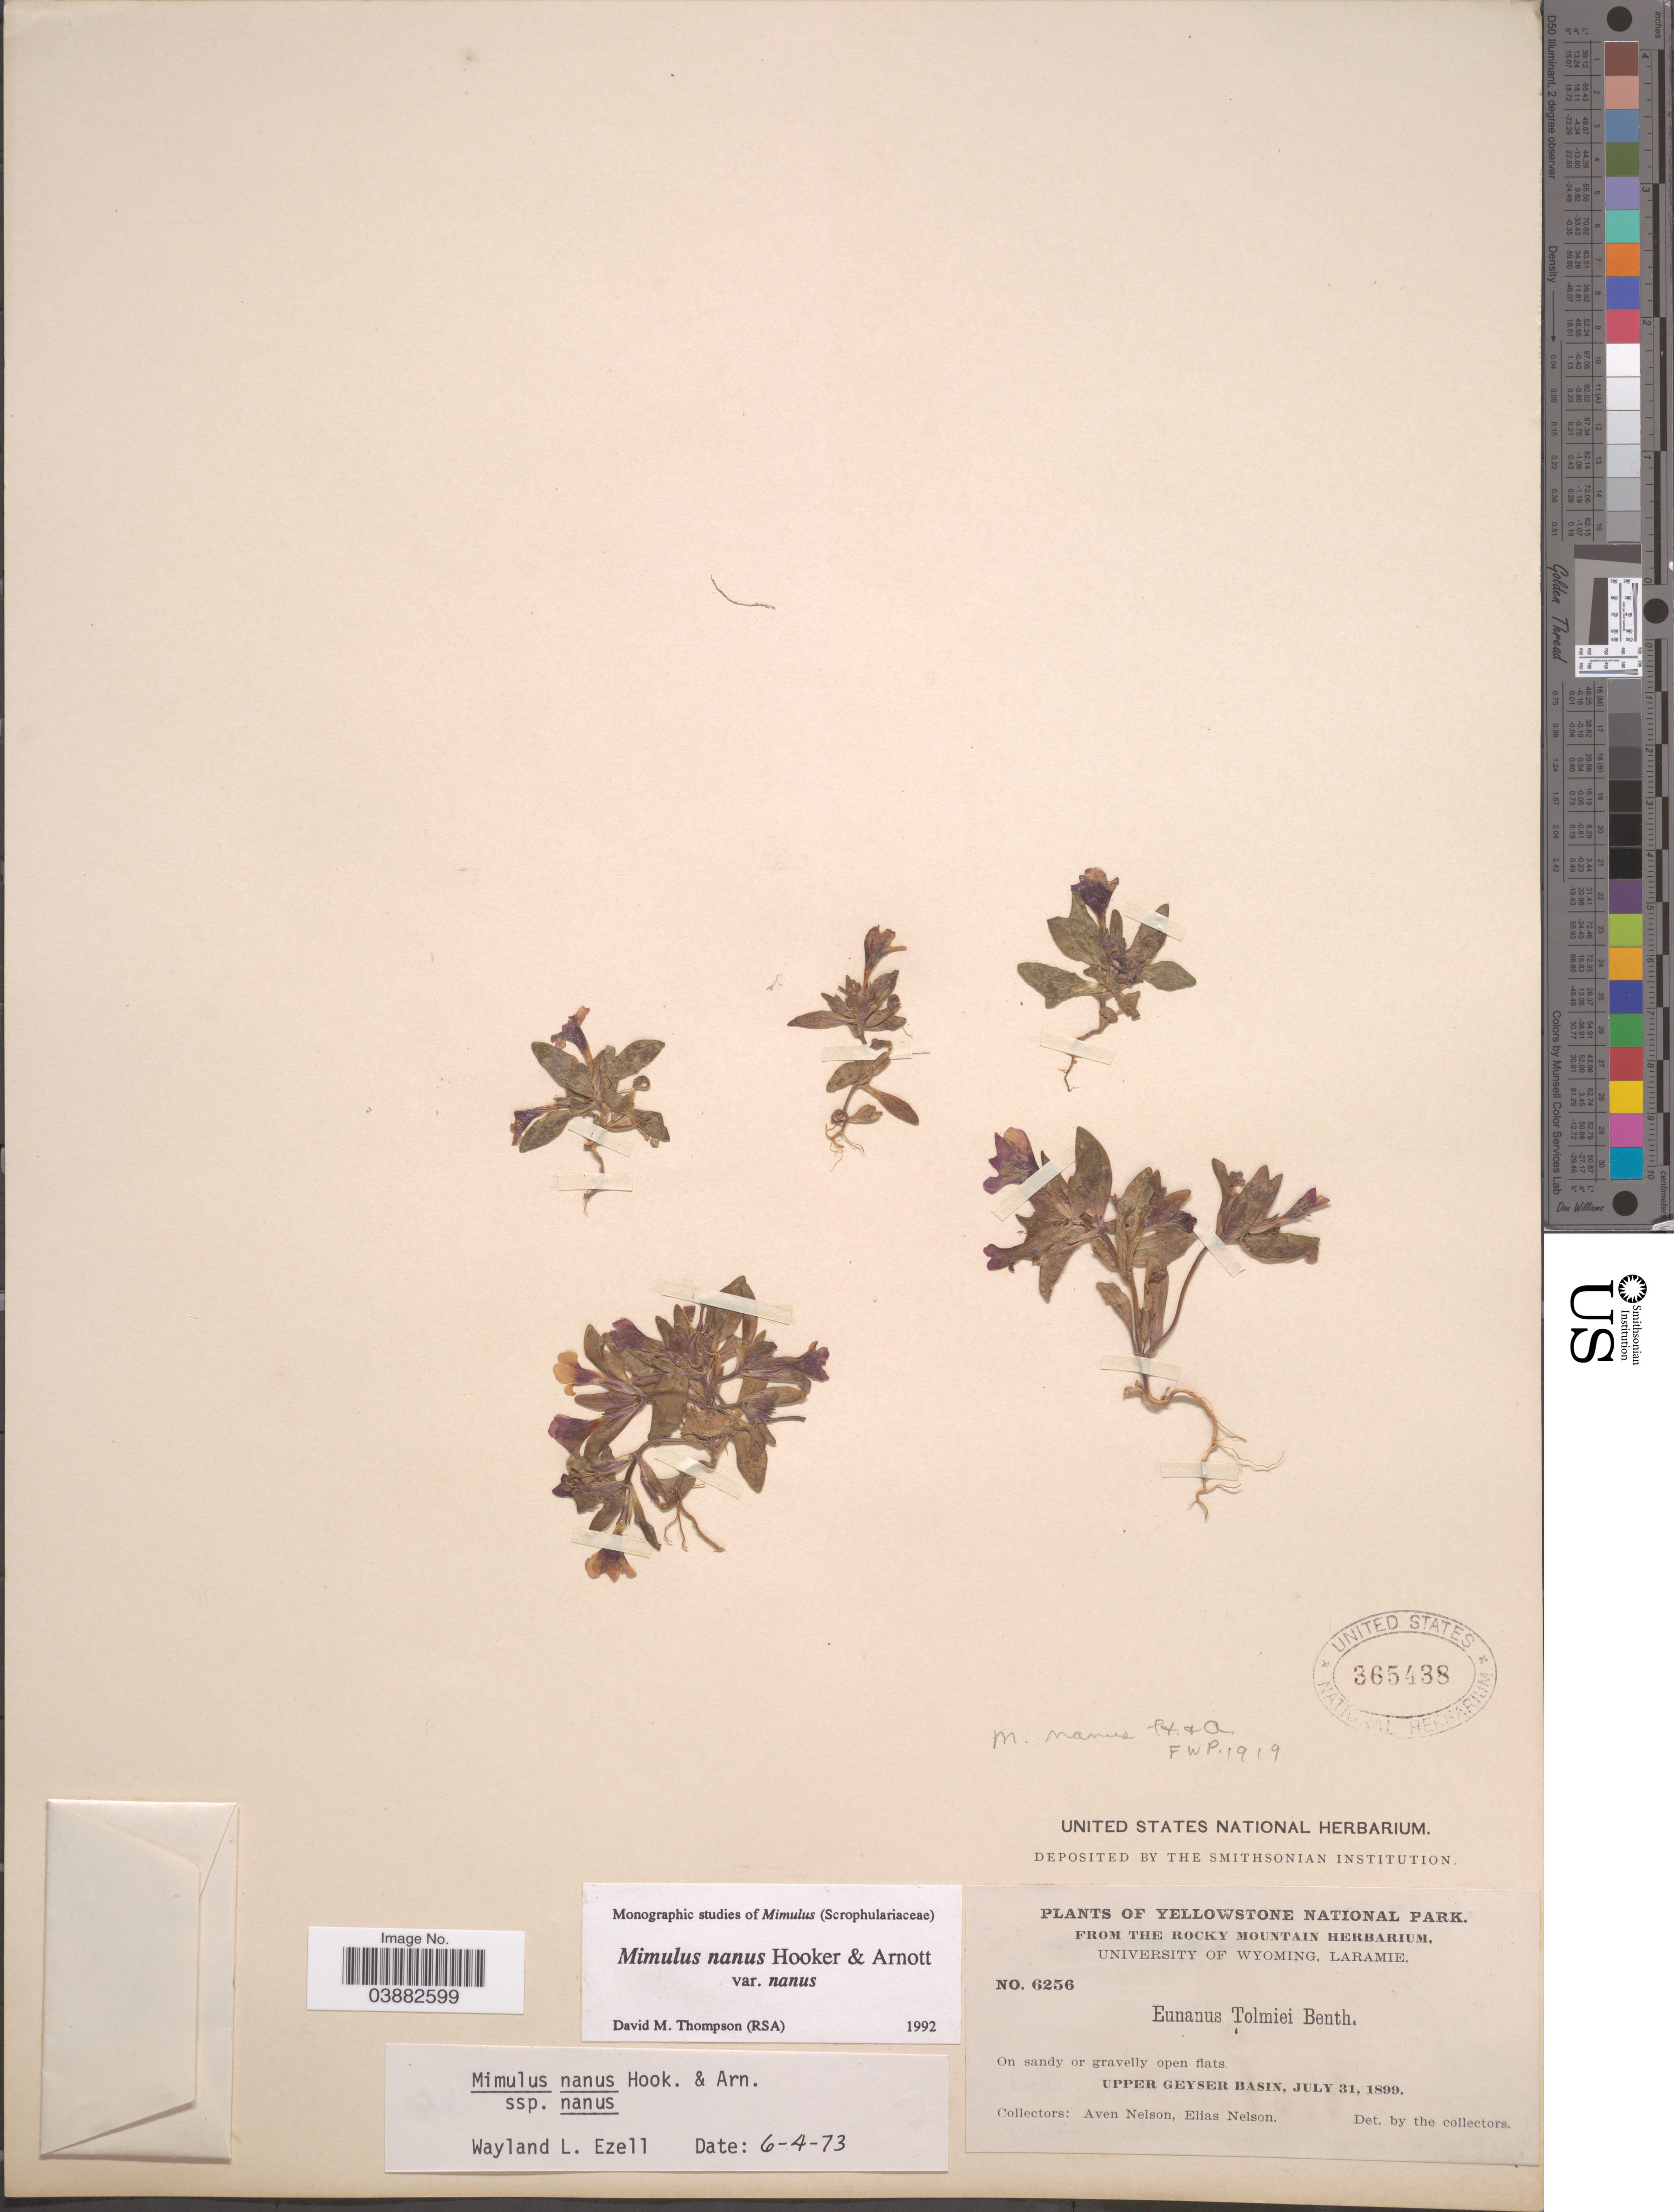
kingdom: Plantae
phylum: Tracheophyta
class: Magnoliopsida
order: Lamiales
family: Phrymaceae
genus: Mimulus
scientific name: Mimulus nanus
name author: Hook. & Arn.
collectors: A. Nelson & E. Nelson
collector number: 6256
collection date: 1899-07-31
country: United States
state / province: Wyoming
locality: Yellowstone National Park. Upper Geyser basin.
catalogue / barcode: US 365438